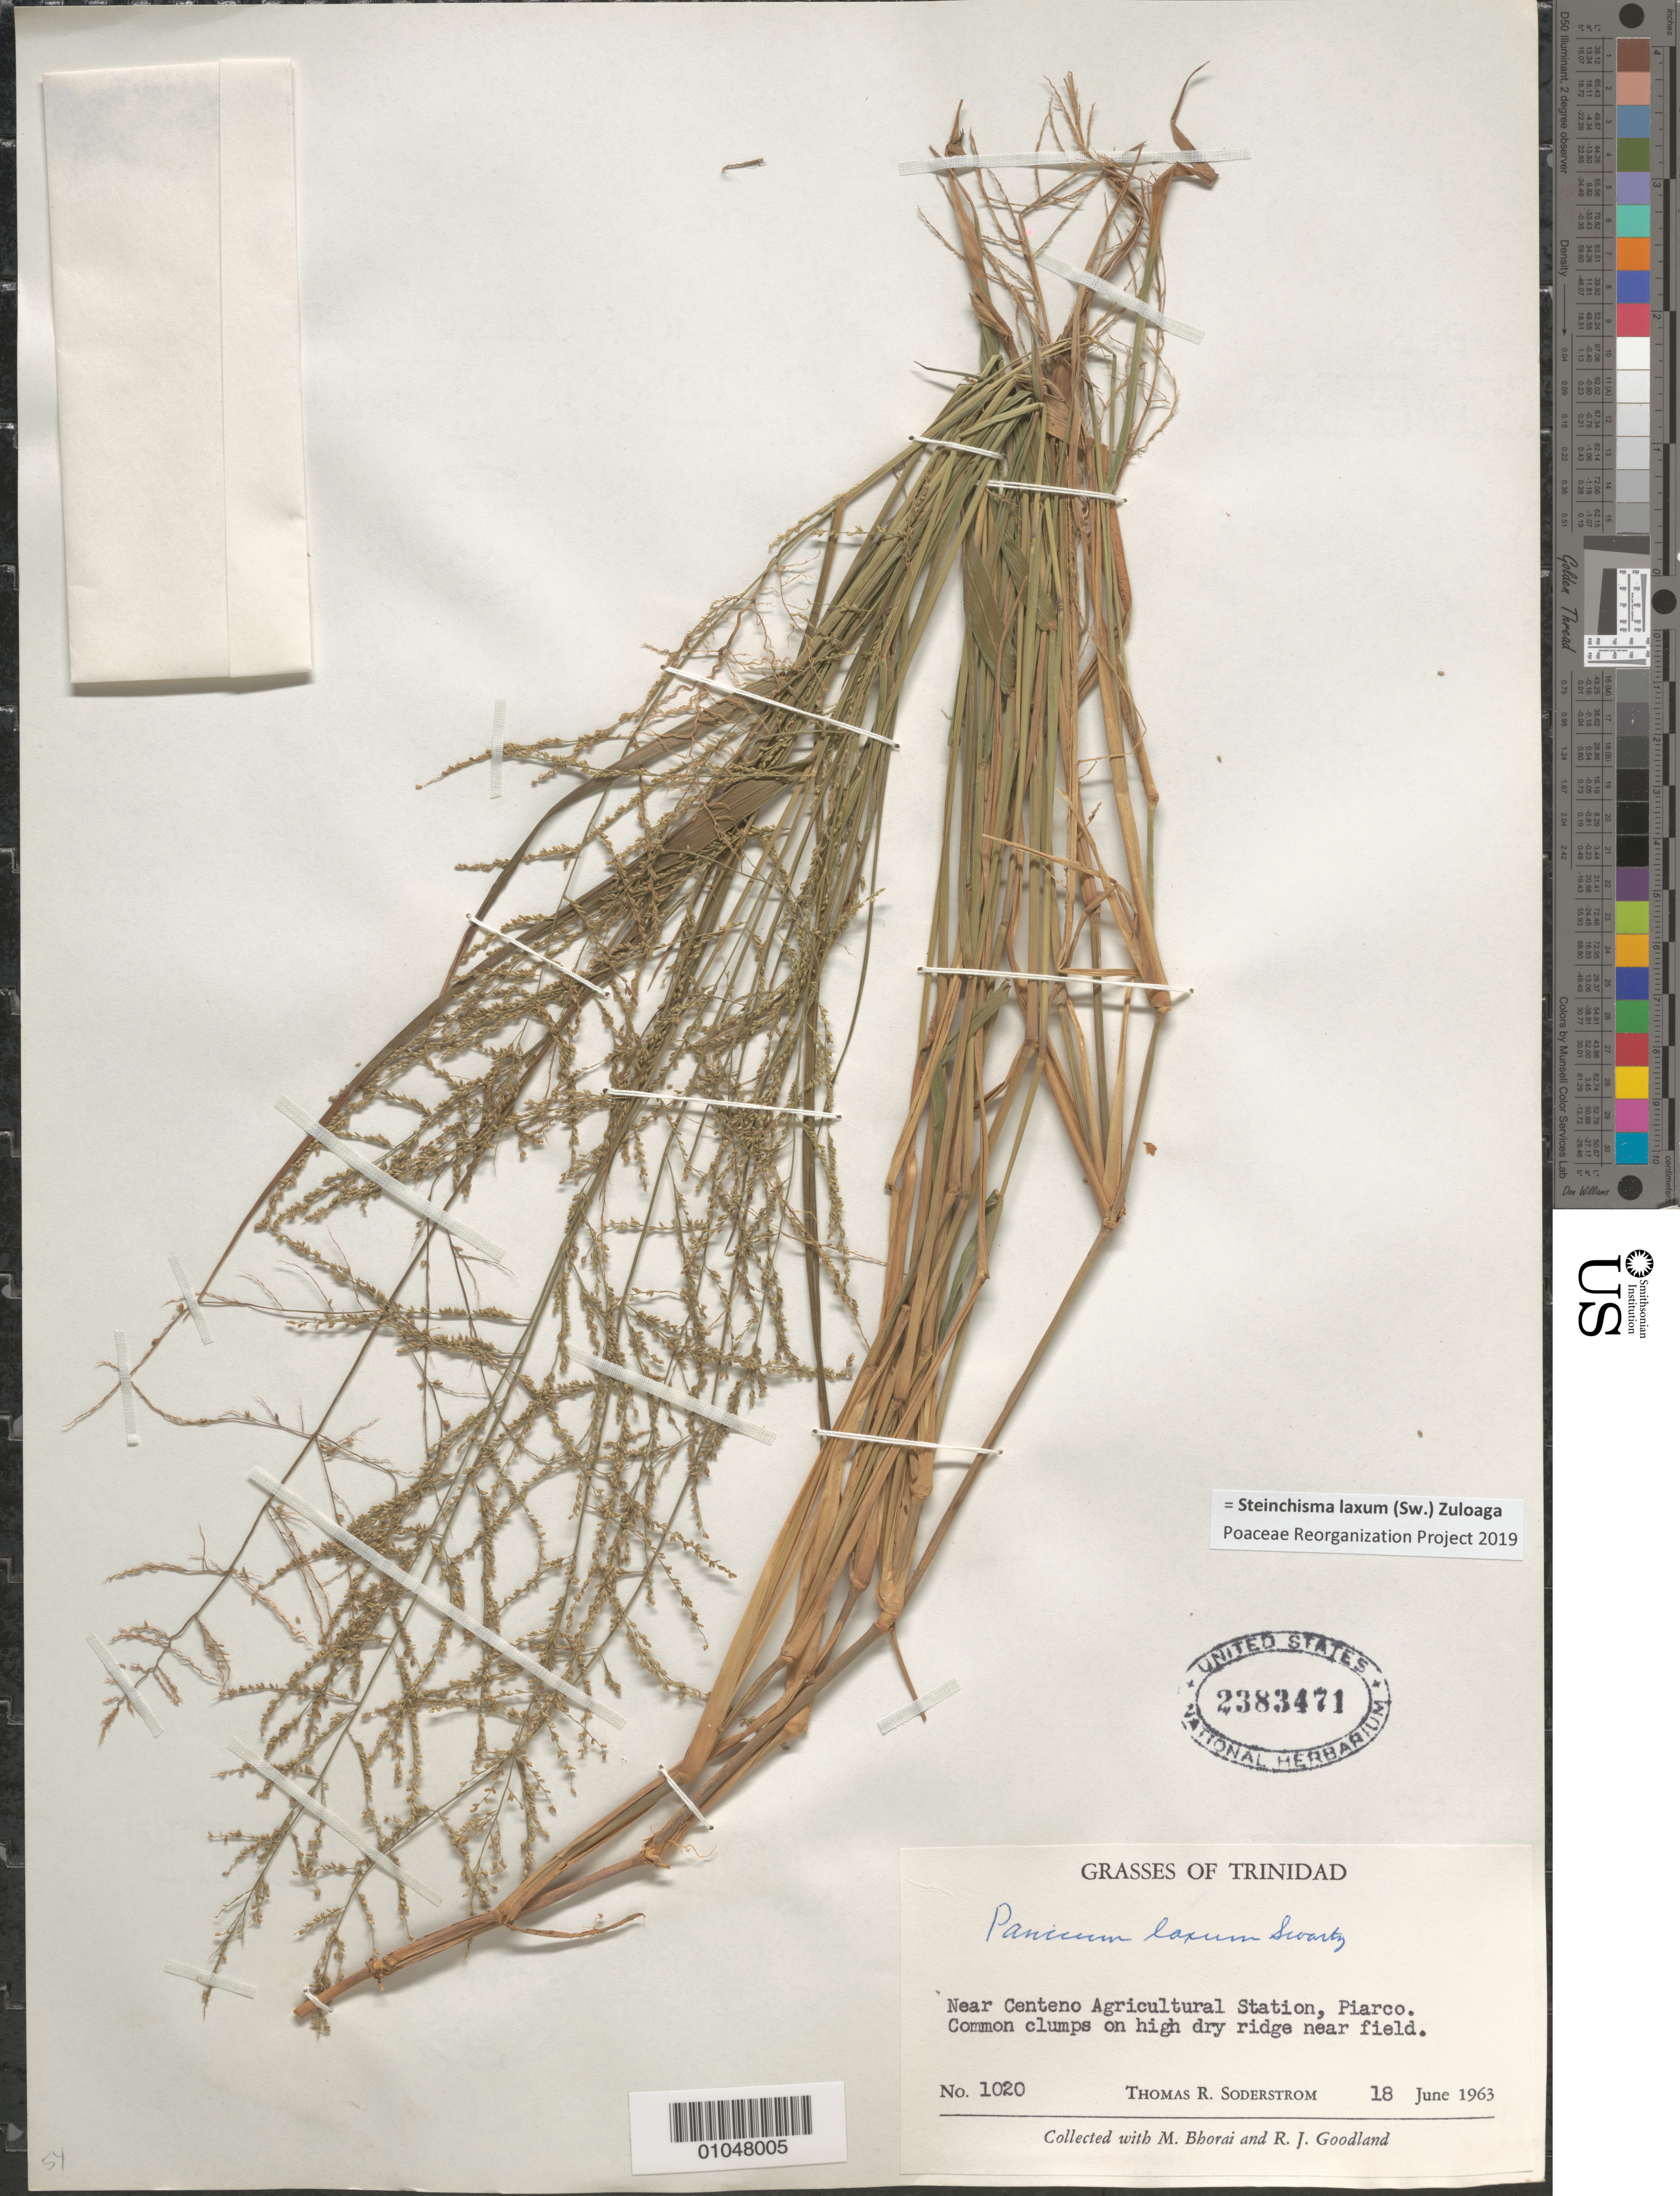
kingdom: Plantae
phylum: Tracheophyta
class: Liliopsida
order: Poales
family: Poaceae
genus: Panicum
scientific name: Panicum laxum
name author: Sw.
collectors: T. R. Soderstrom, M. Bhorai & R. Goodland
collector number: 1020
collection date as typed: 18 Jun 1963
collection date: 1963-06-18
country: Trinidad and Tobago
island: Trinidad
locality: Near Centeno Agricultural Station. Piarco.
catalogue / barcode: US 2383471